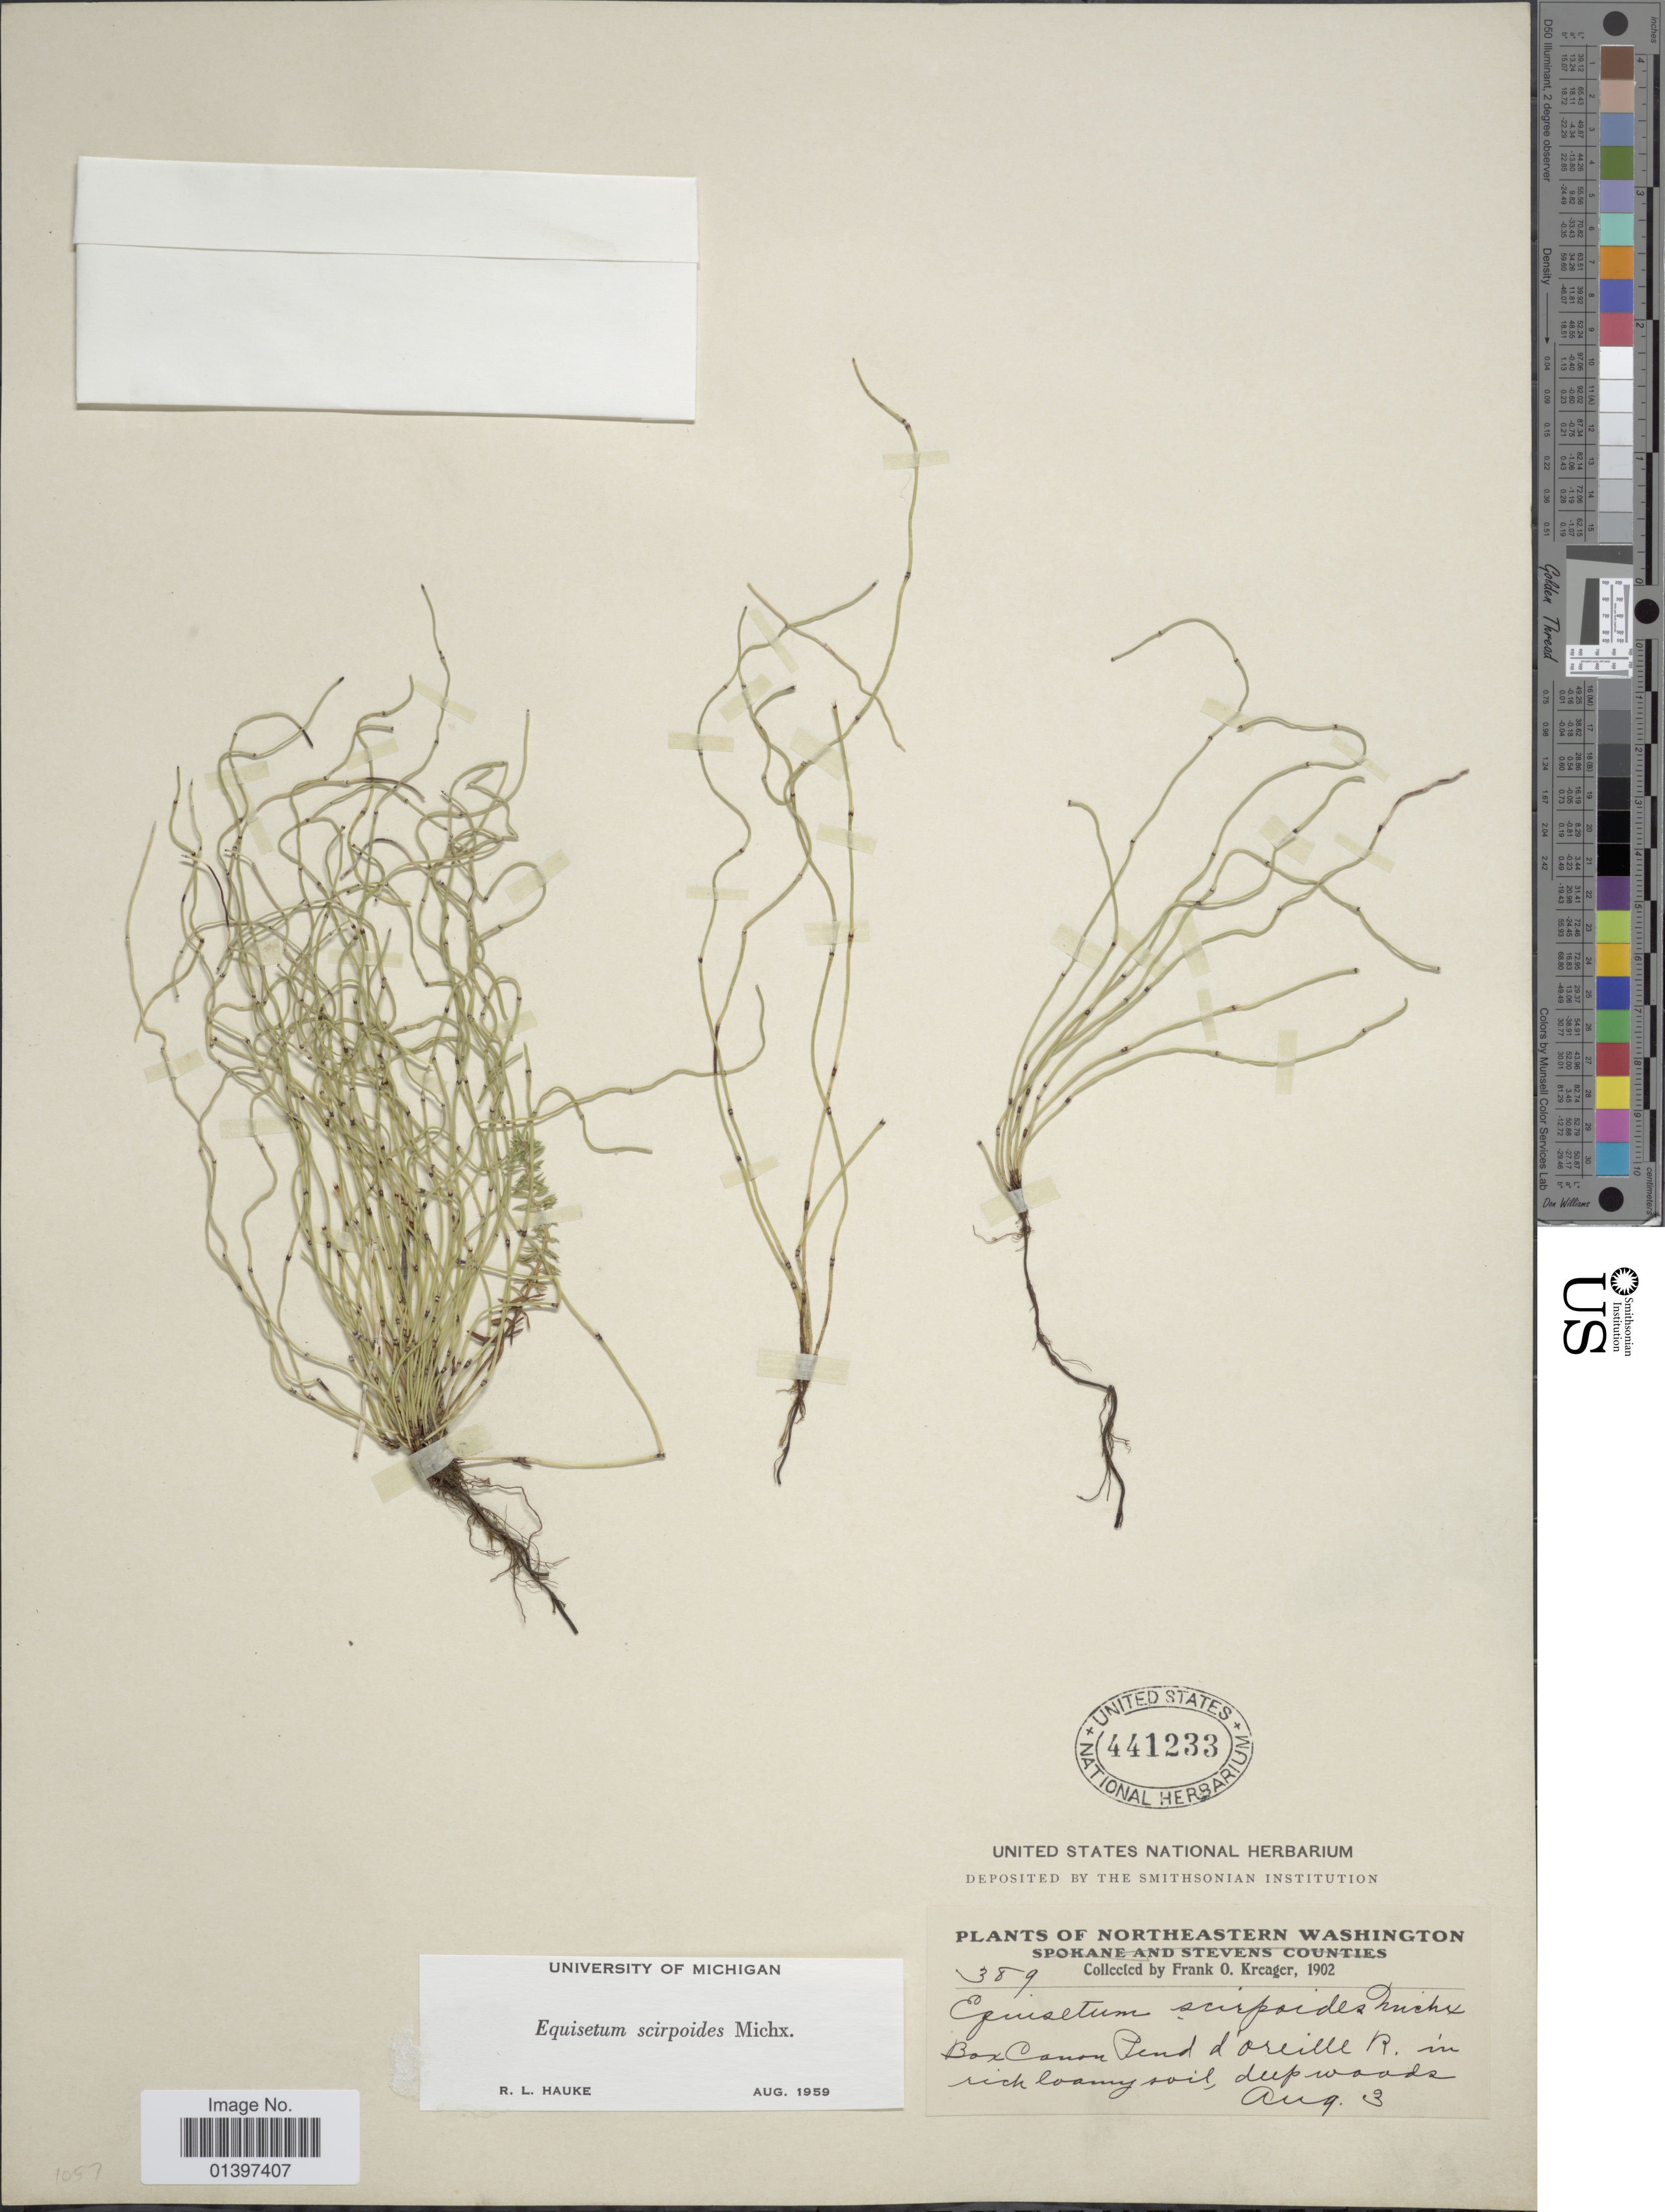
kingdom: Plantae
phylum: Tracheophyta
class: Polypodiopsida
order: Equisetales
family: Equisetaceae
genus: Equisetum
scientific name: Equisetum scirpoides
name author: Michx.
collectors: F. Kreager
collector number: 389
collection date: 1902-08-03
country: United States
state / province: Washington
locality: Northeastern Washington, Box Canon Pend d'Oreille R. in rich loamy soil, deep woods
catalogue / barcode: US 441233